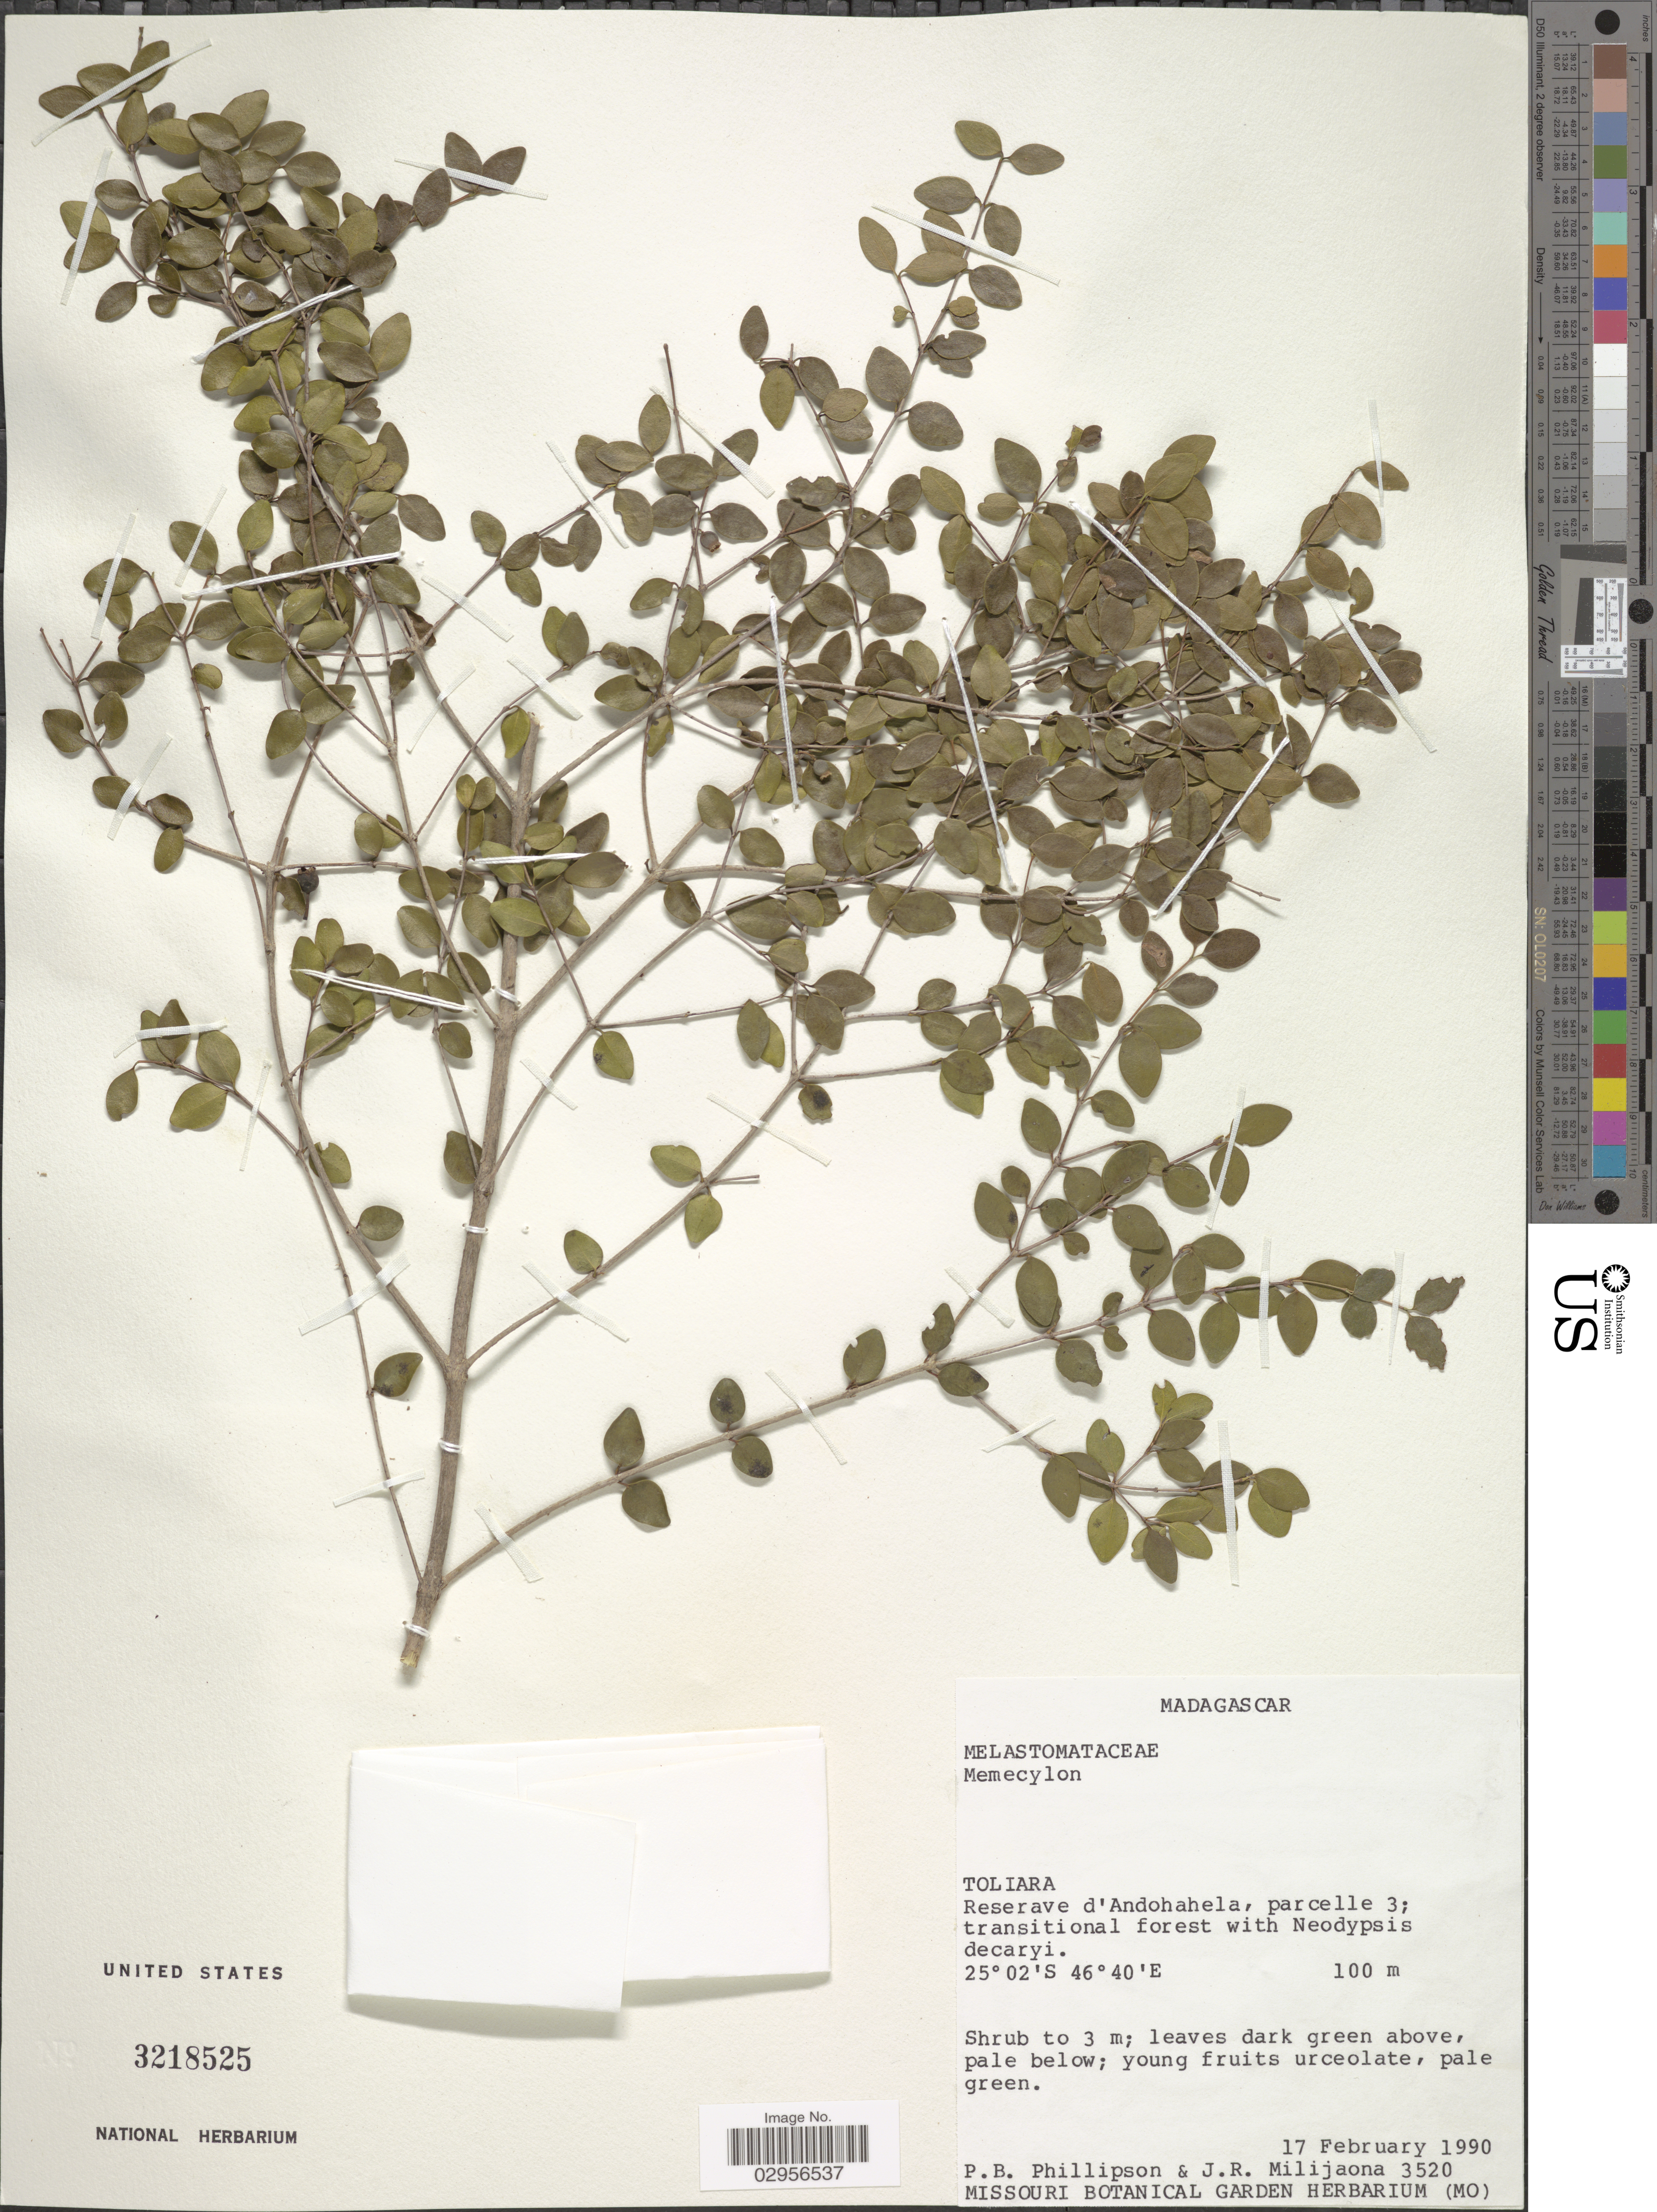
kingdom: Plantae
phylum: Tracheophyta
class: Magnoliopsida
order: Myrtales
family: Melastomataceae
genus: Memecylon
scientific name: Memecylon sp.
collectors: P. B. Phillipson & J. R. Milijaona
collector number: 3520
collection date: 1990-02-17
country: Madagascar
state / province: Anosy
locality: Reserave d'Andohahela, parcelle 3.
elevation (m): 100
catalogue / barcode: US 3218525